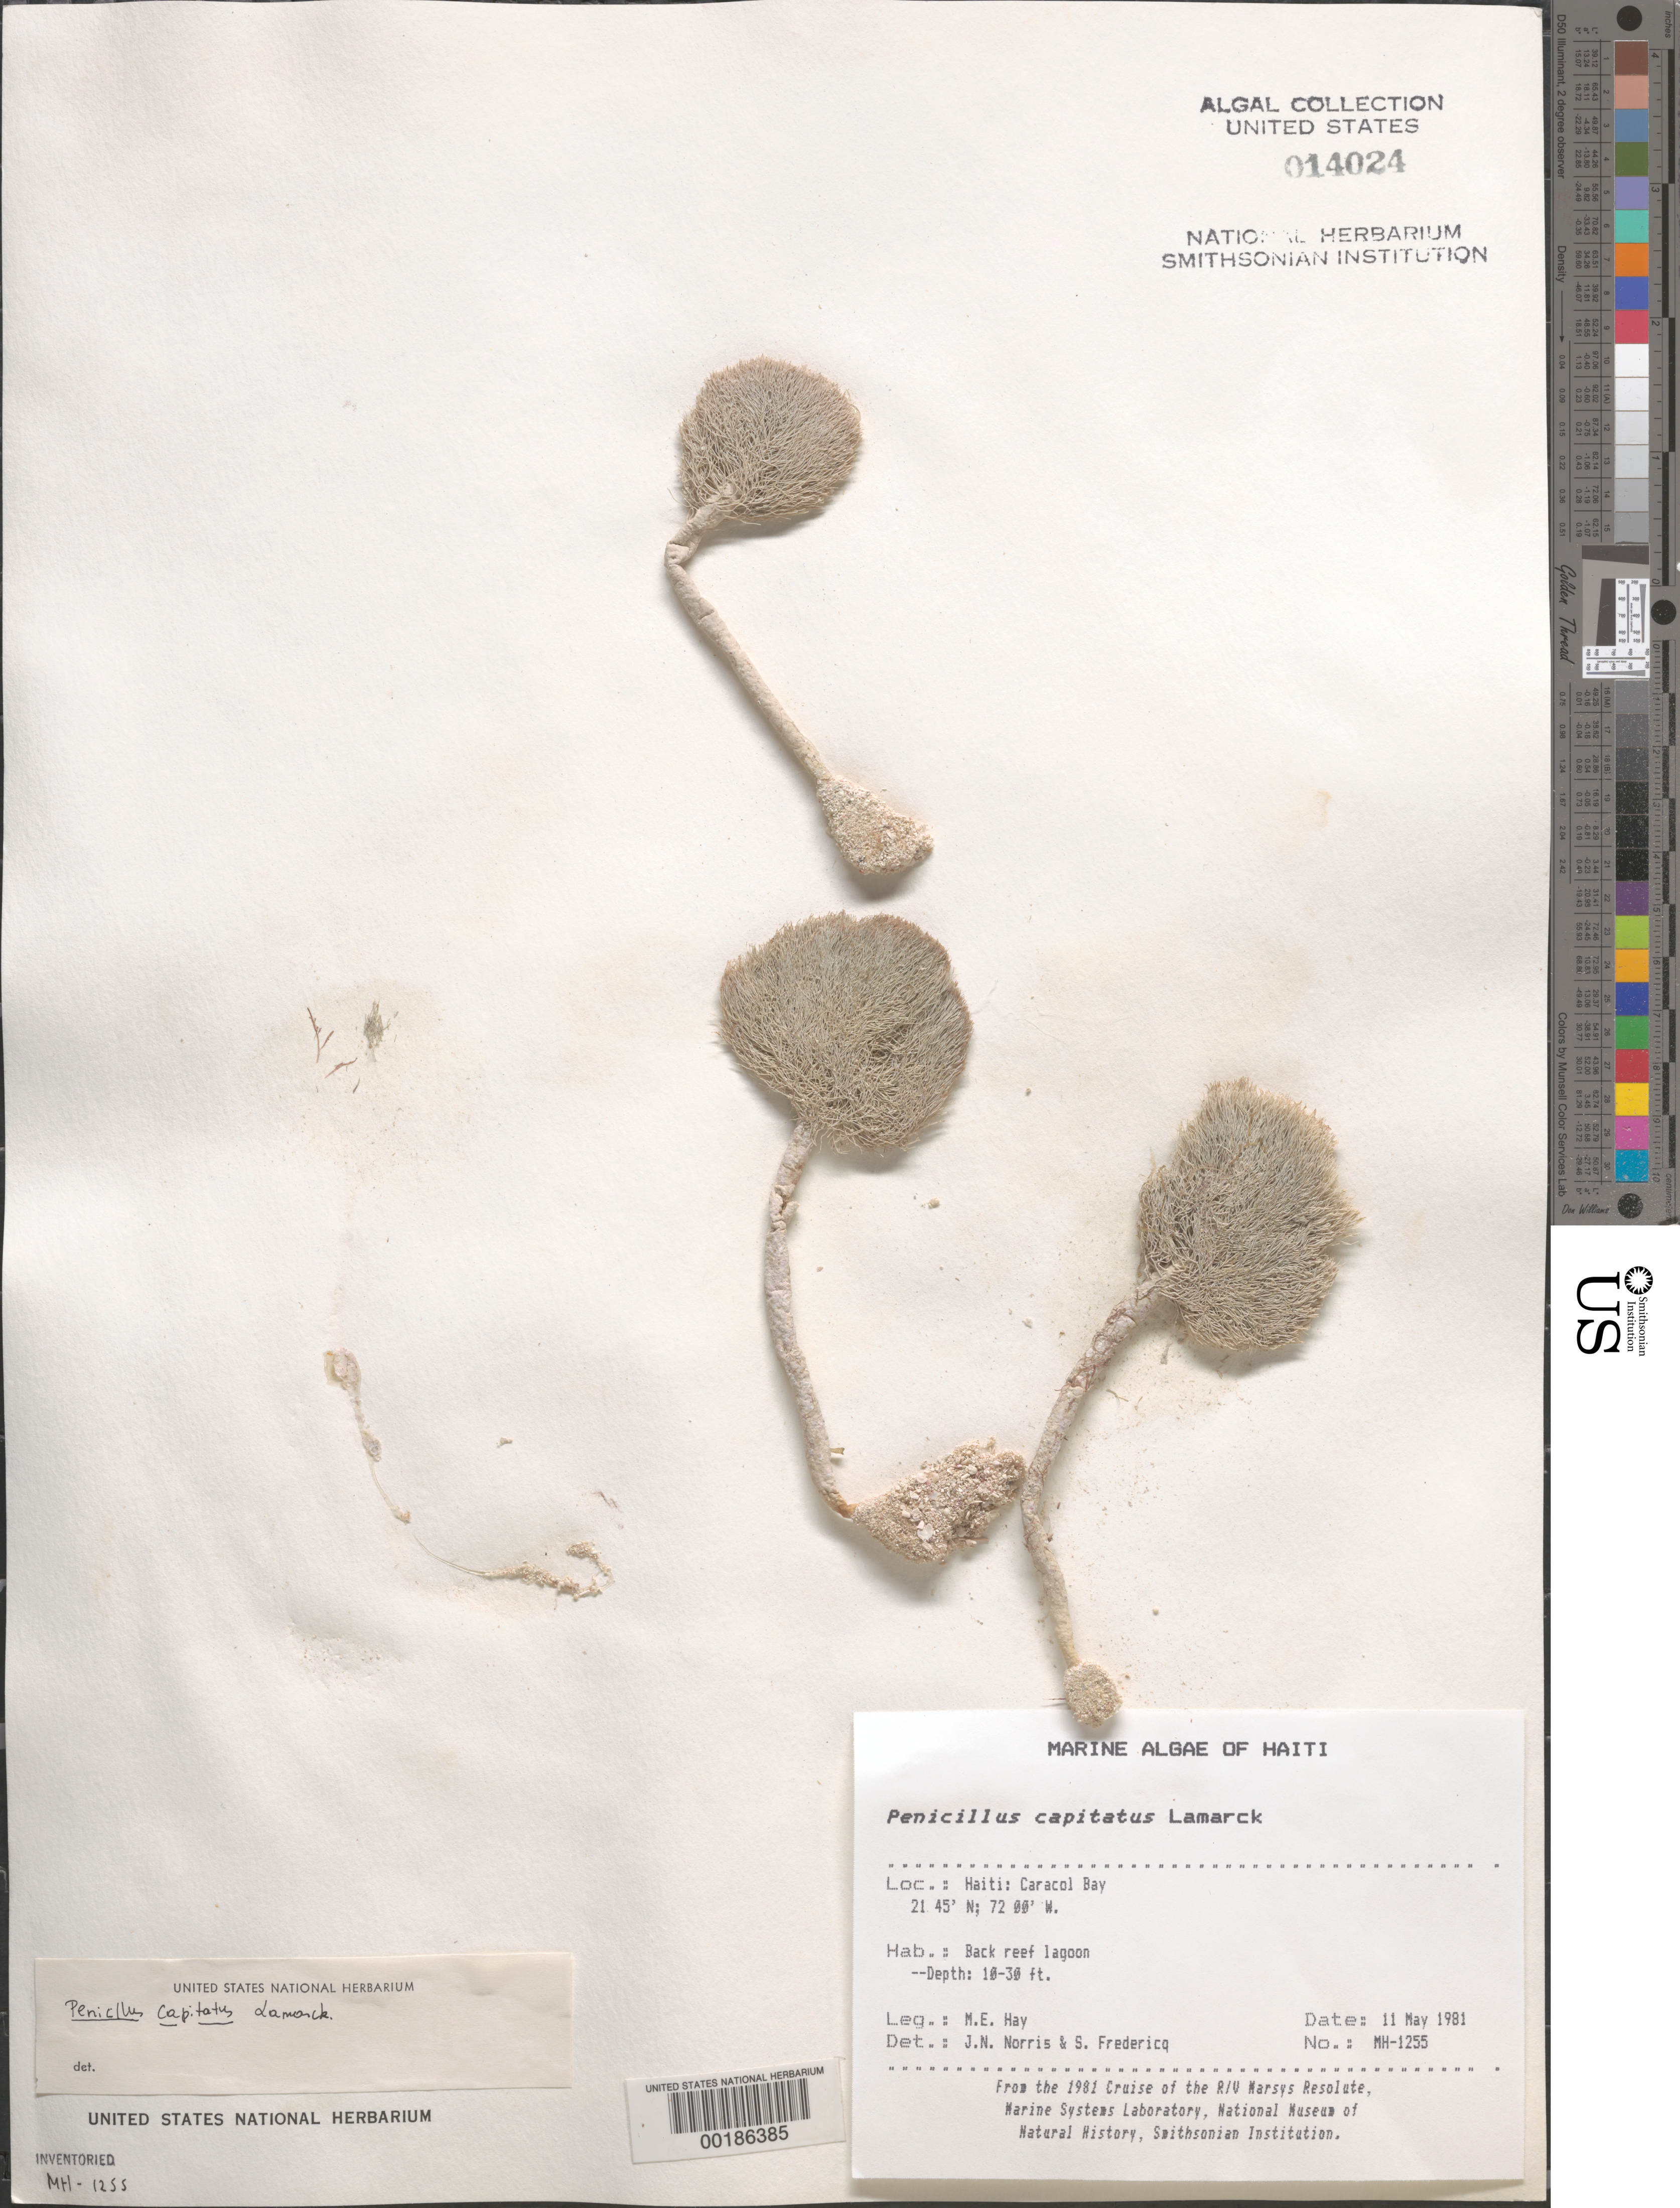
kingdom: Plantae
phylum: Chlorophyta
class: Ulvophyceae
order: Bryopsidales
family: Udoteaceae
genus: Penicillus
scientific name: Penicillus capitatus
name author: Lam.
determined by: Norris, J. N.; Fredericq, S.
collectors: M. E. Hay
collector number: MEH-1255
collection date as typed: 11 May 1981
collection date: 1981-05-11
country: Haiti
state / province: Nord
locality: Caracol Bay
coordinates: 21 45'N, 72 00'W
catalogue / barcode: US 14024